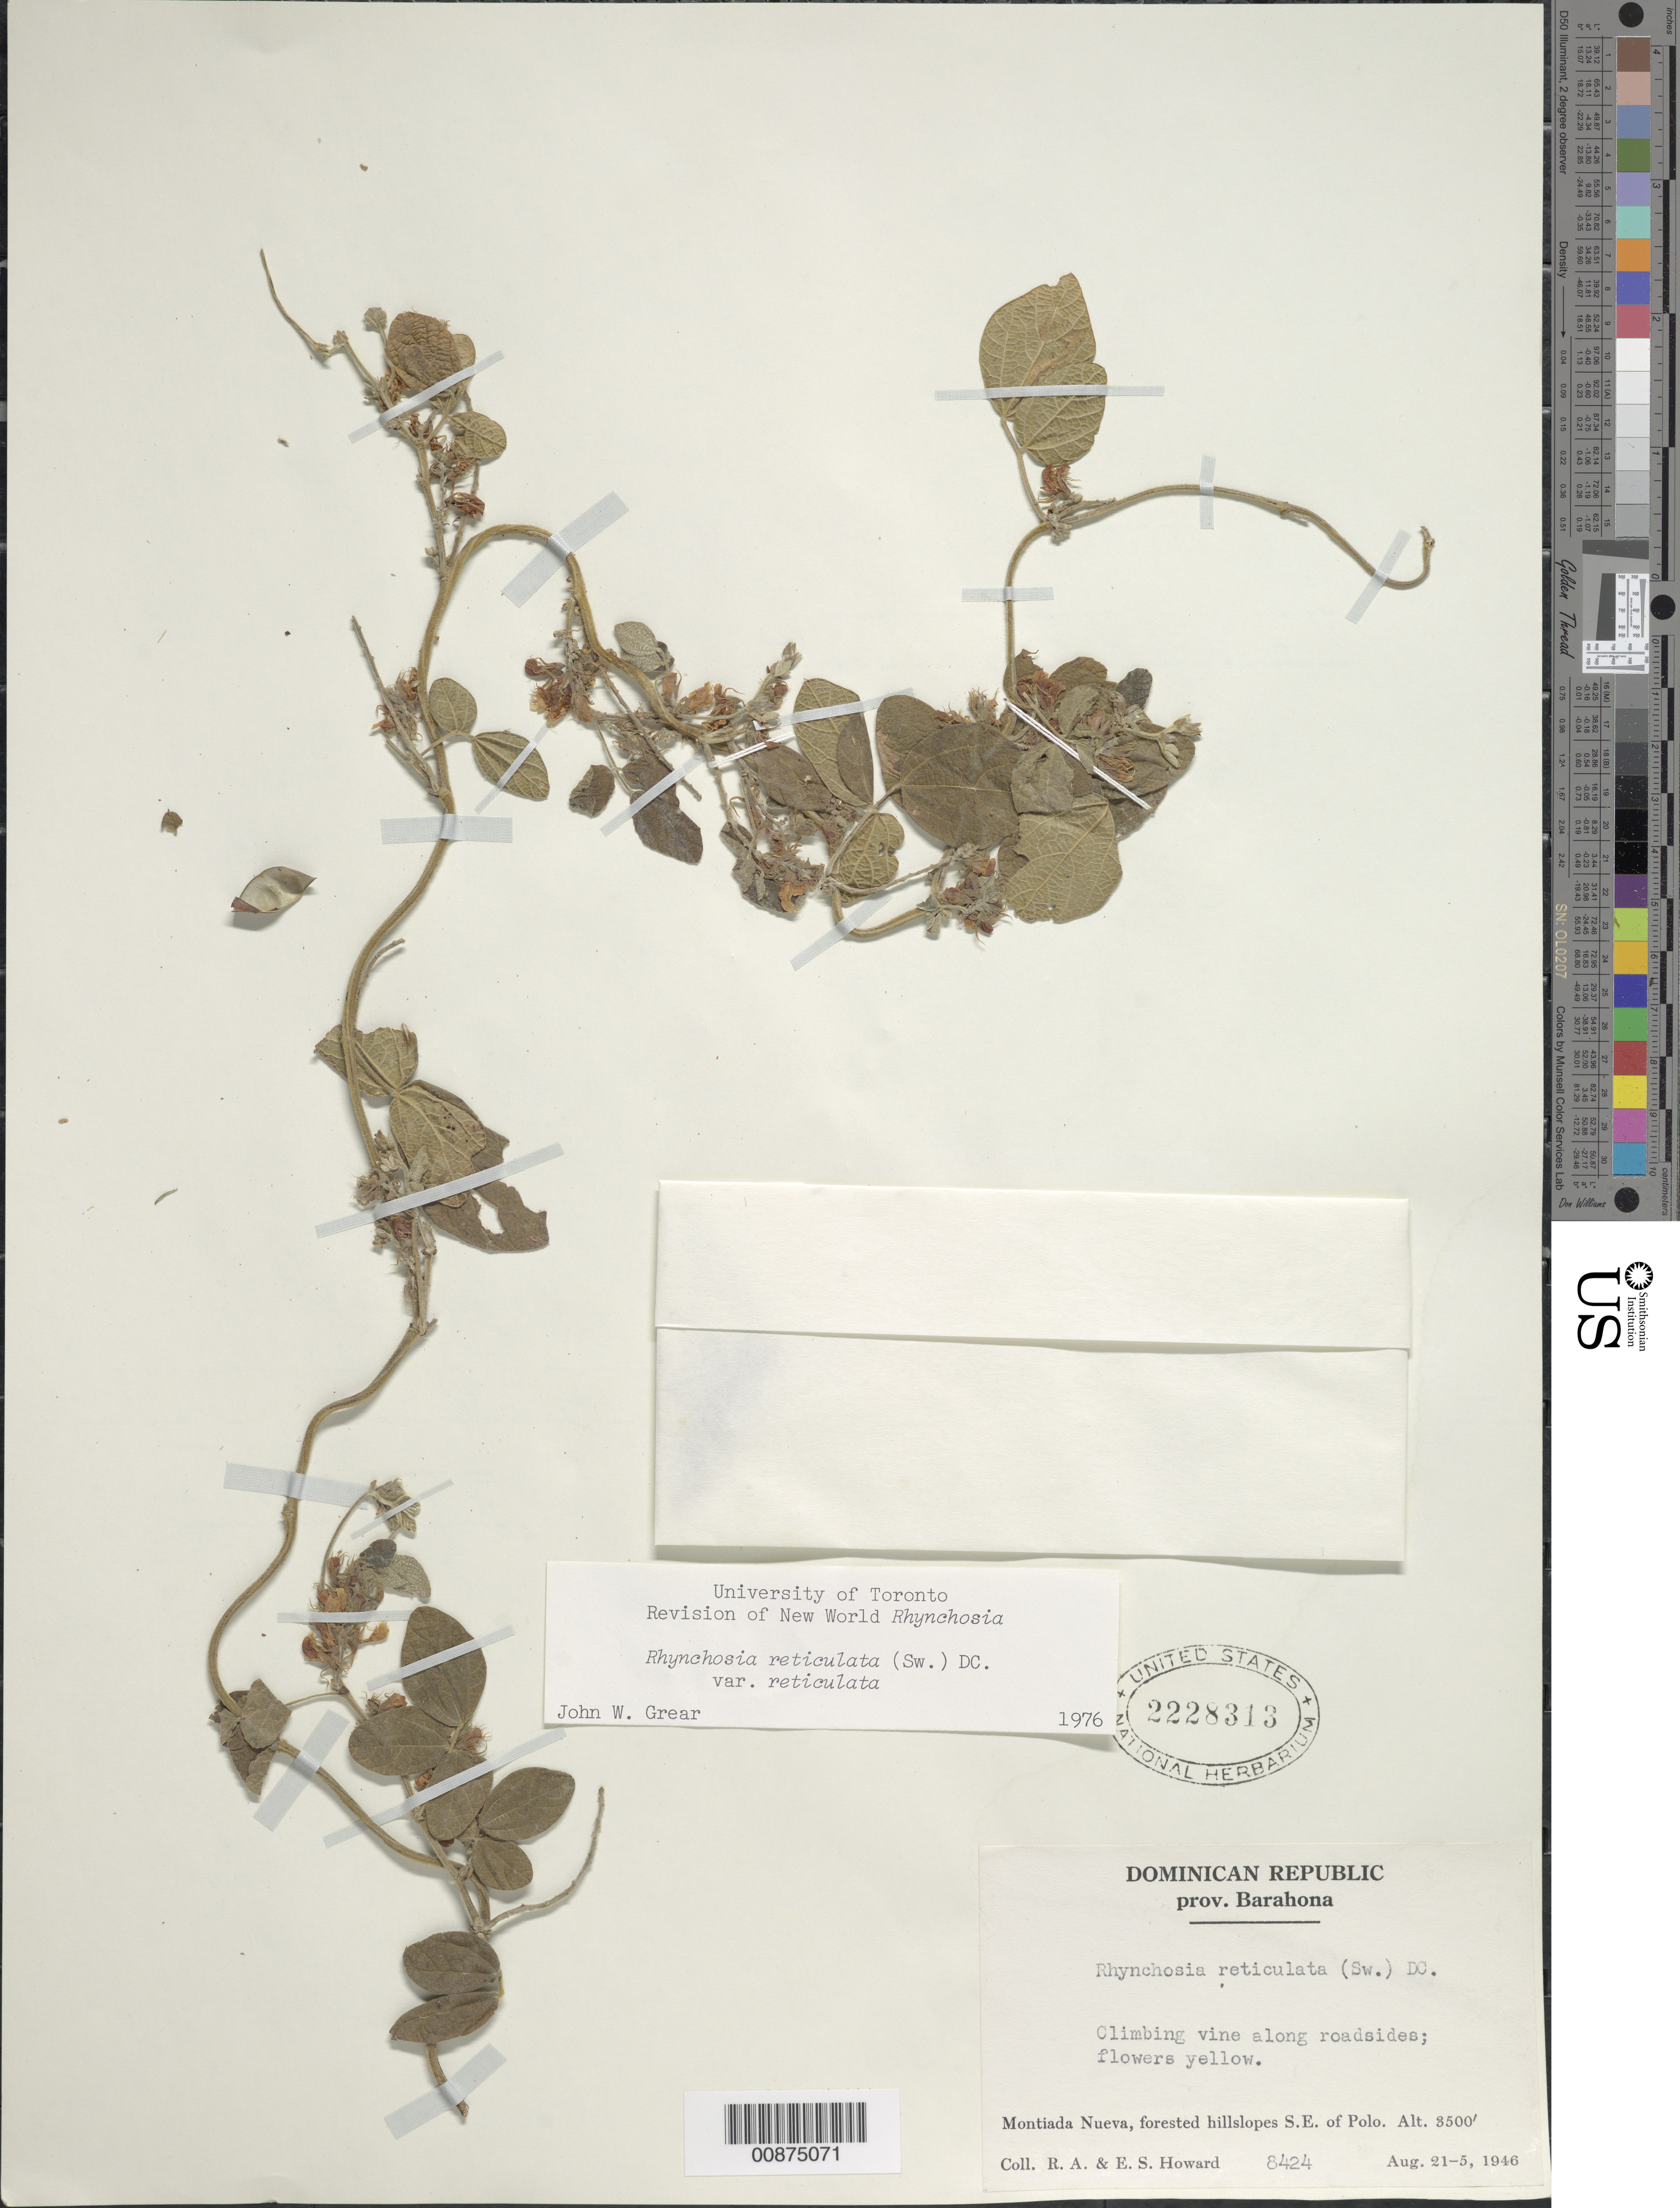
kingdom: Plantae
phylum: Tracheophyta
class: Magnoliopsida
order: Fabales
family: Fabaceae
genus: Rhynchosia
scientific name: Rhynchosia reticulata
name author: (Sw.) DC.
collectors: R. A. Howard & E. S. Howard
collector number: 8424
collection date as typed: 21 Aug 1946 to 25 Aug 1946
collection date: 1946-08-21/1946-08-25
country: Dominican Republic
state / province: Barahona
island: Hispaniola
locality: Montiada Nueva, SE of Polo.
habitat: Along roadsides. Forested hillslopes.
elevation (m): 1067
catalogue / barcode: US 2228313